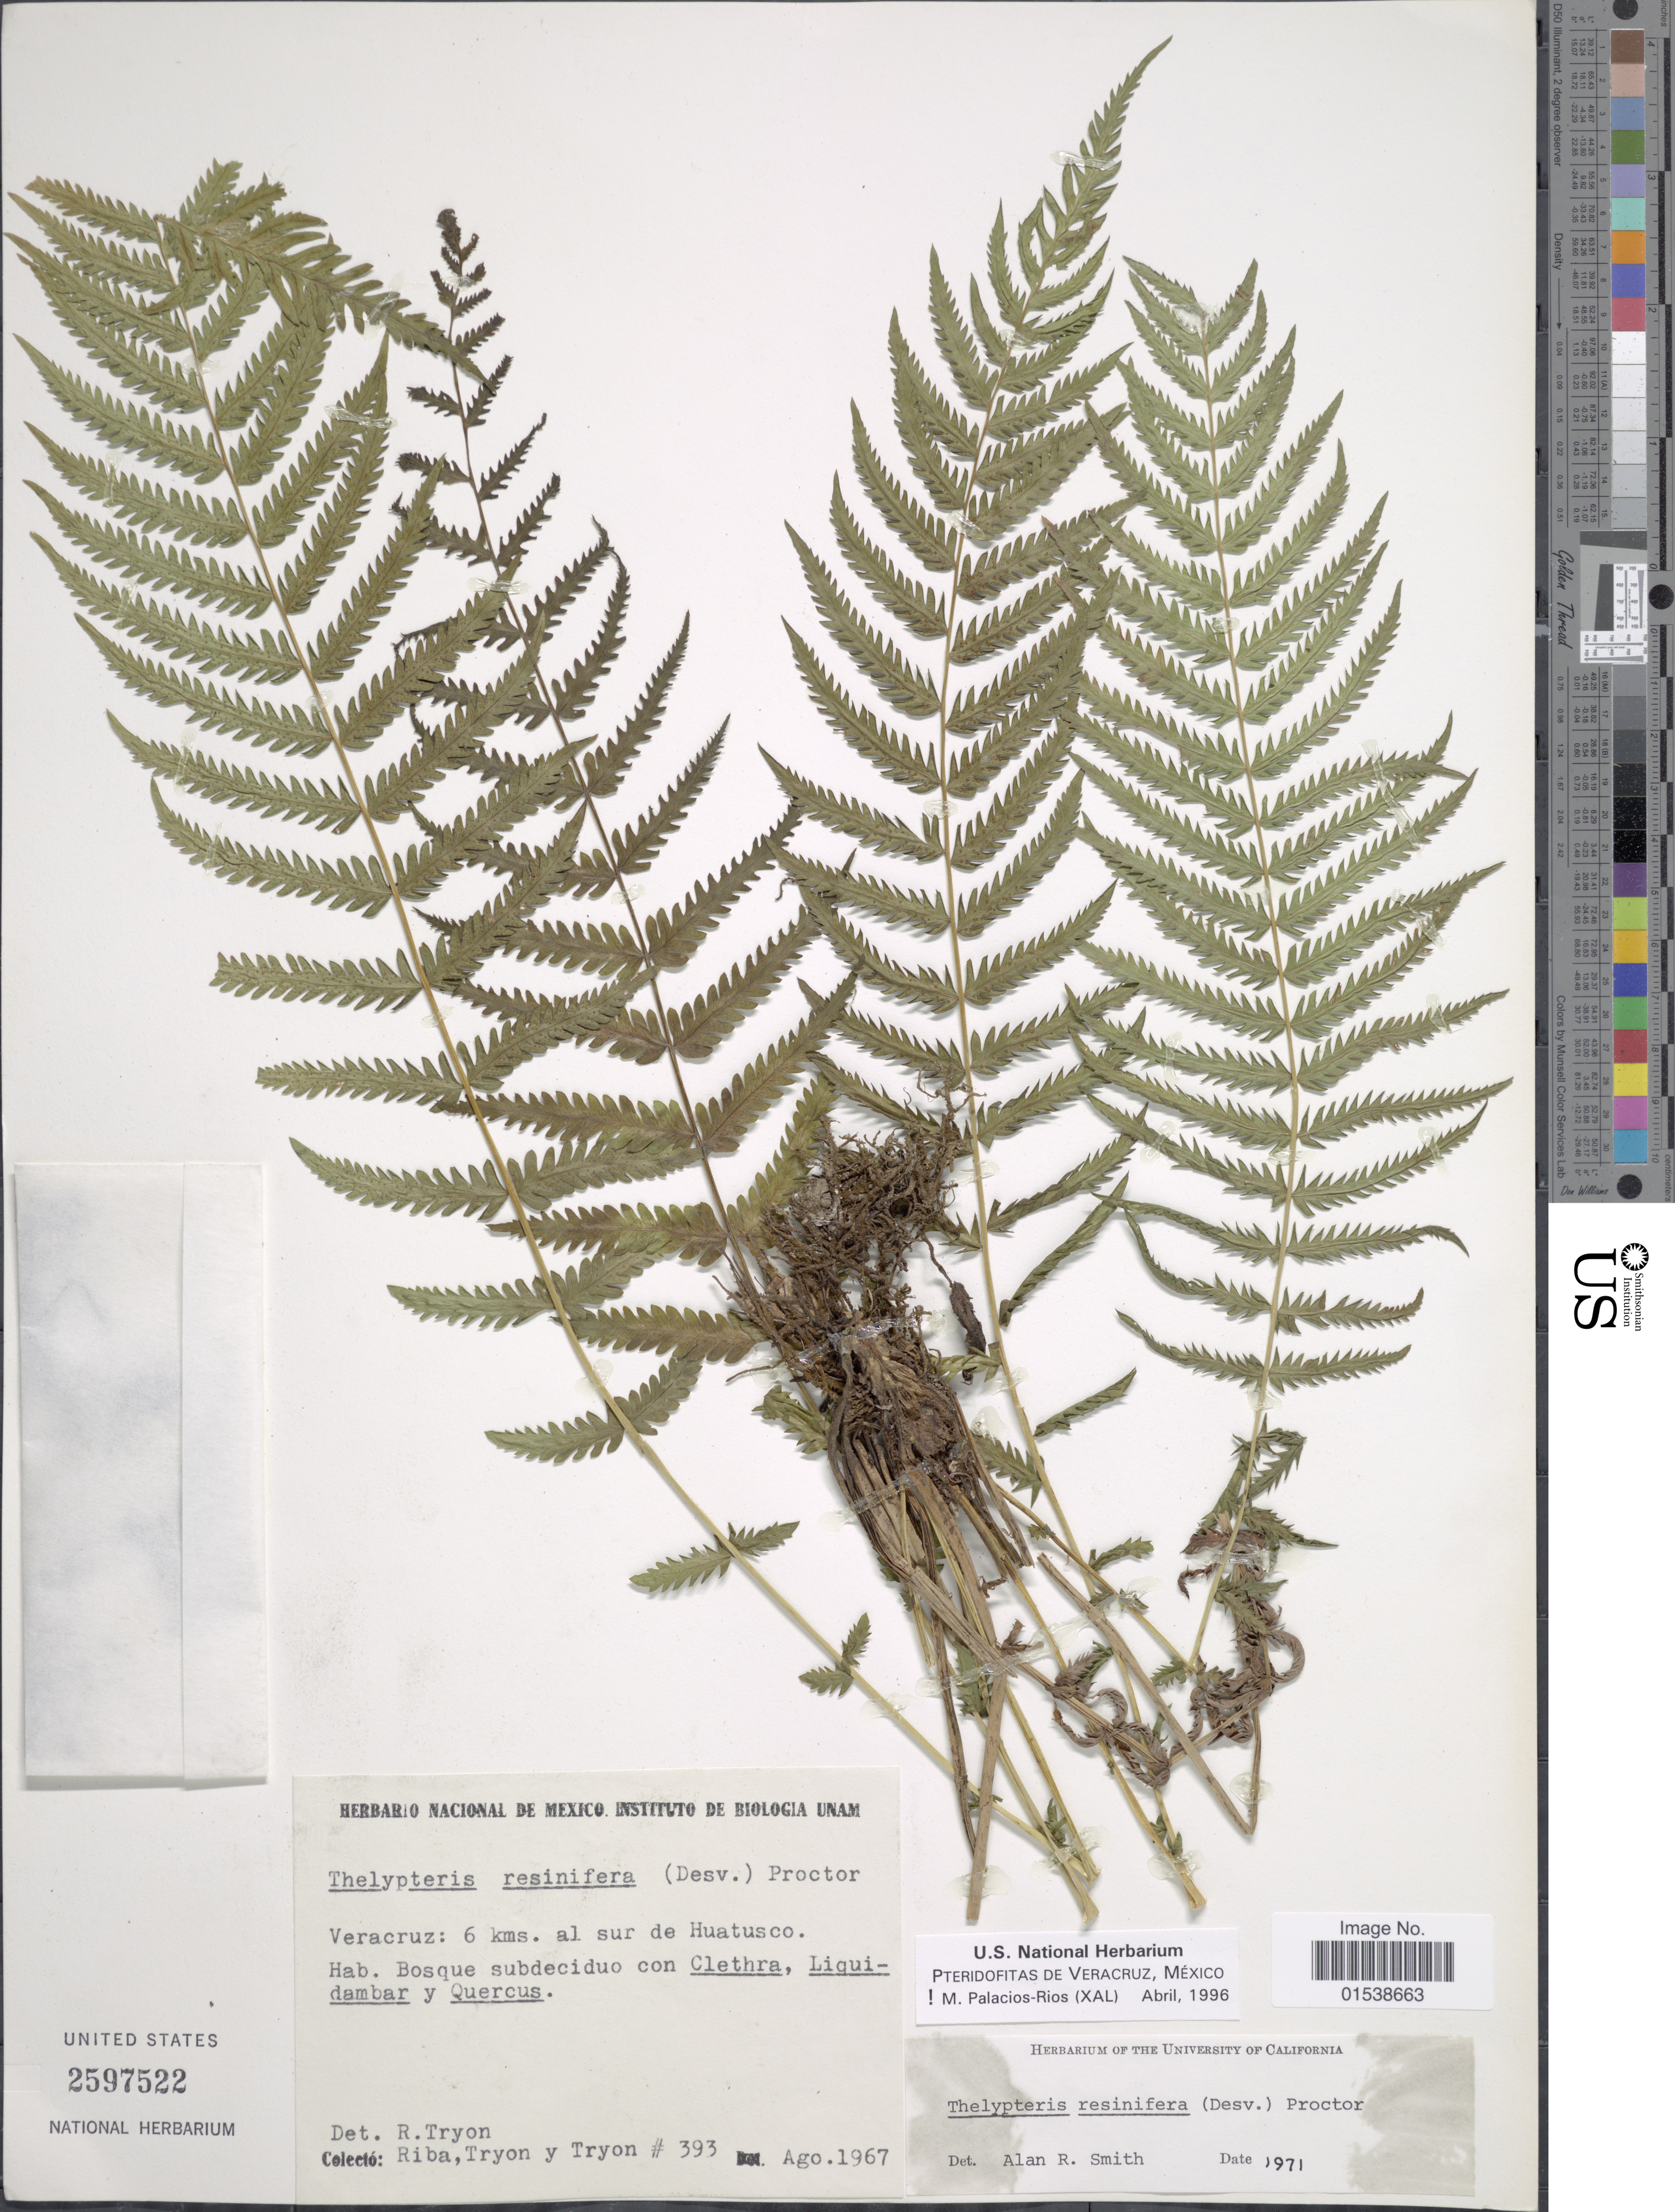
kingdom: Plantae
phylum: Tracheophyta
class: Polypodiopsida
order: Polypodiales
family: Thelypteridaceae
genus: Amauropelta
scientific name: Amauropelta resinifera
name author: (Desv.) Pic. Serm.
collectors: Riba, -. Tryon & -. Tryon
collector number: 393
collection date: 1967-08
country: Mexico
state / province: Veracruz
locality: Veracruz: 6 kms al sur de Huatusco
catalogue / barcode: US 2597522